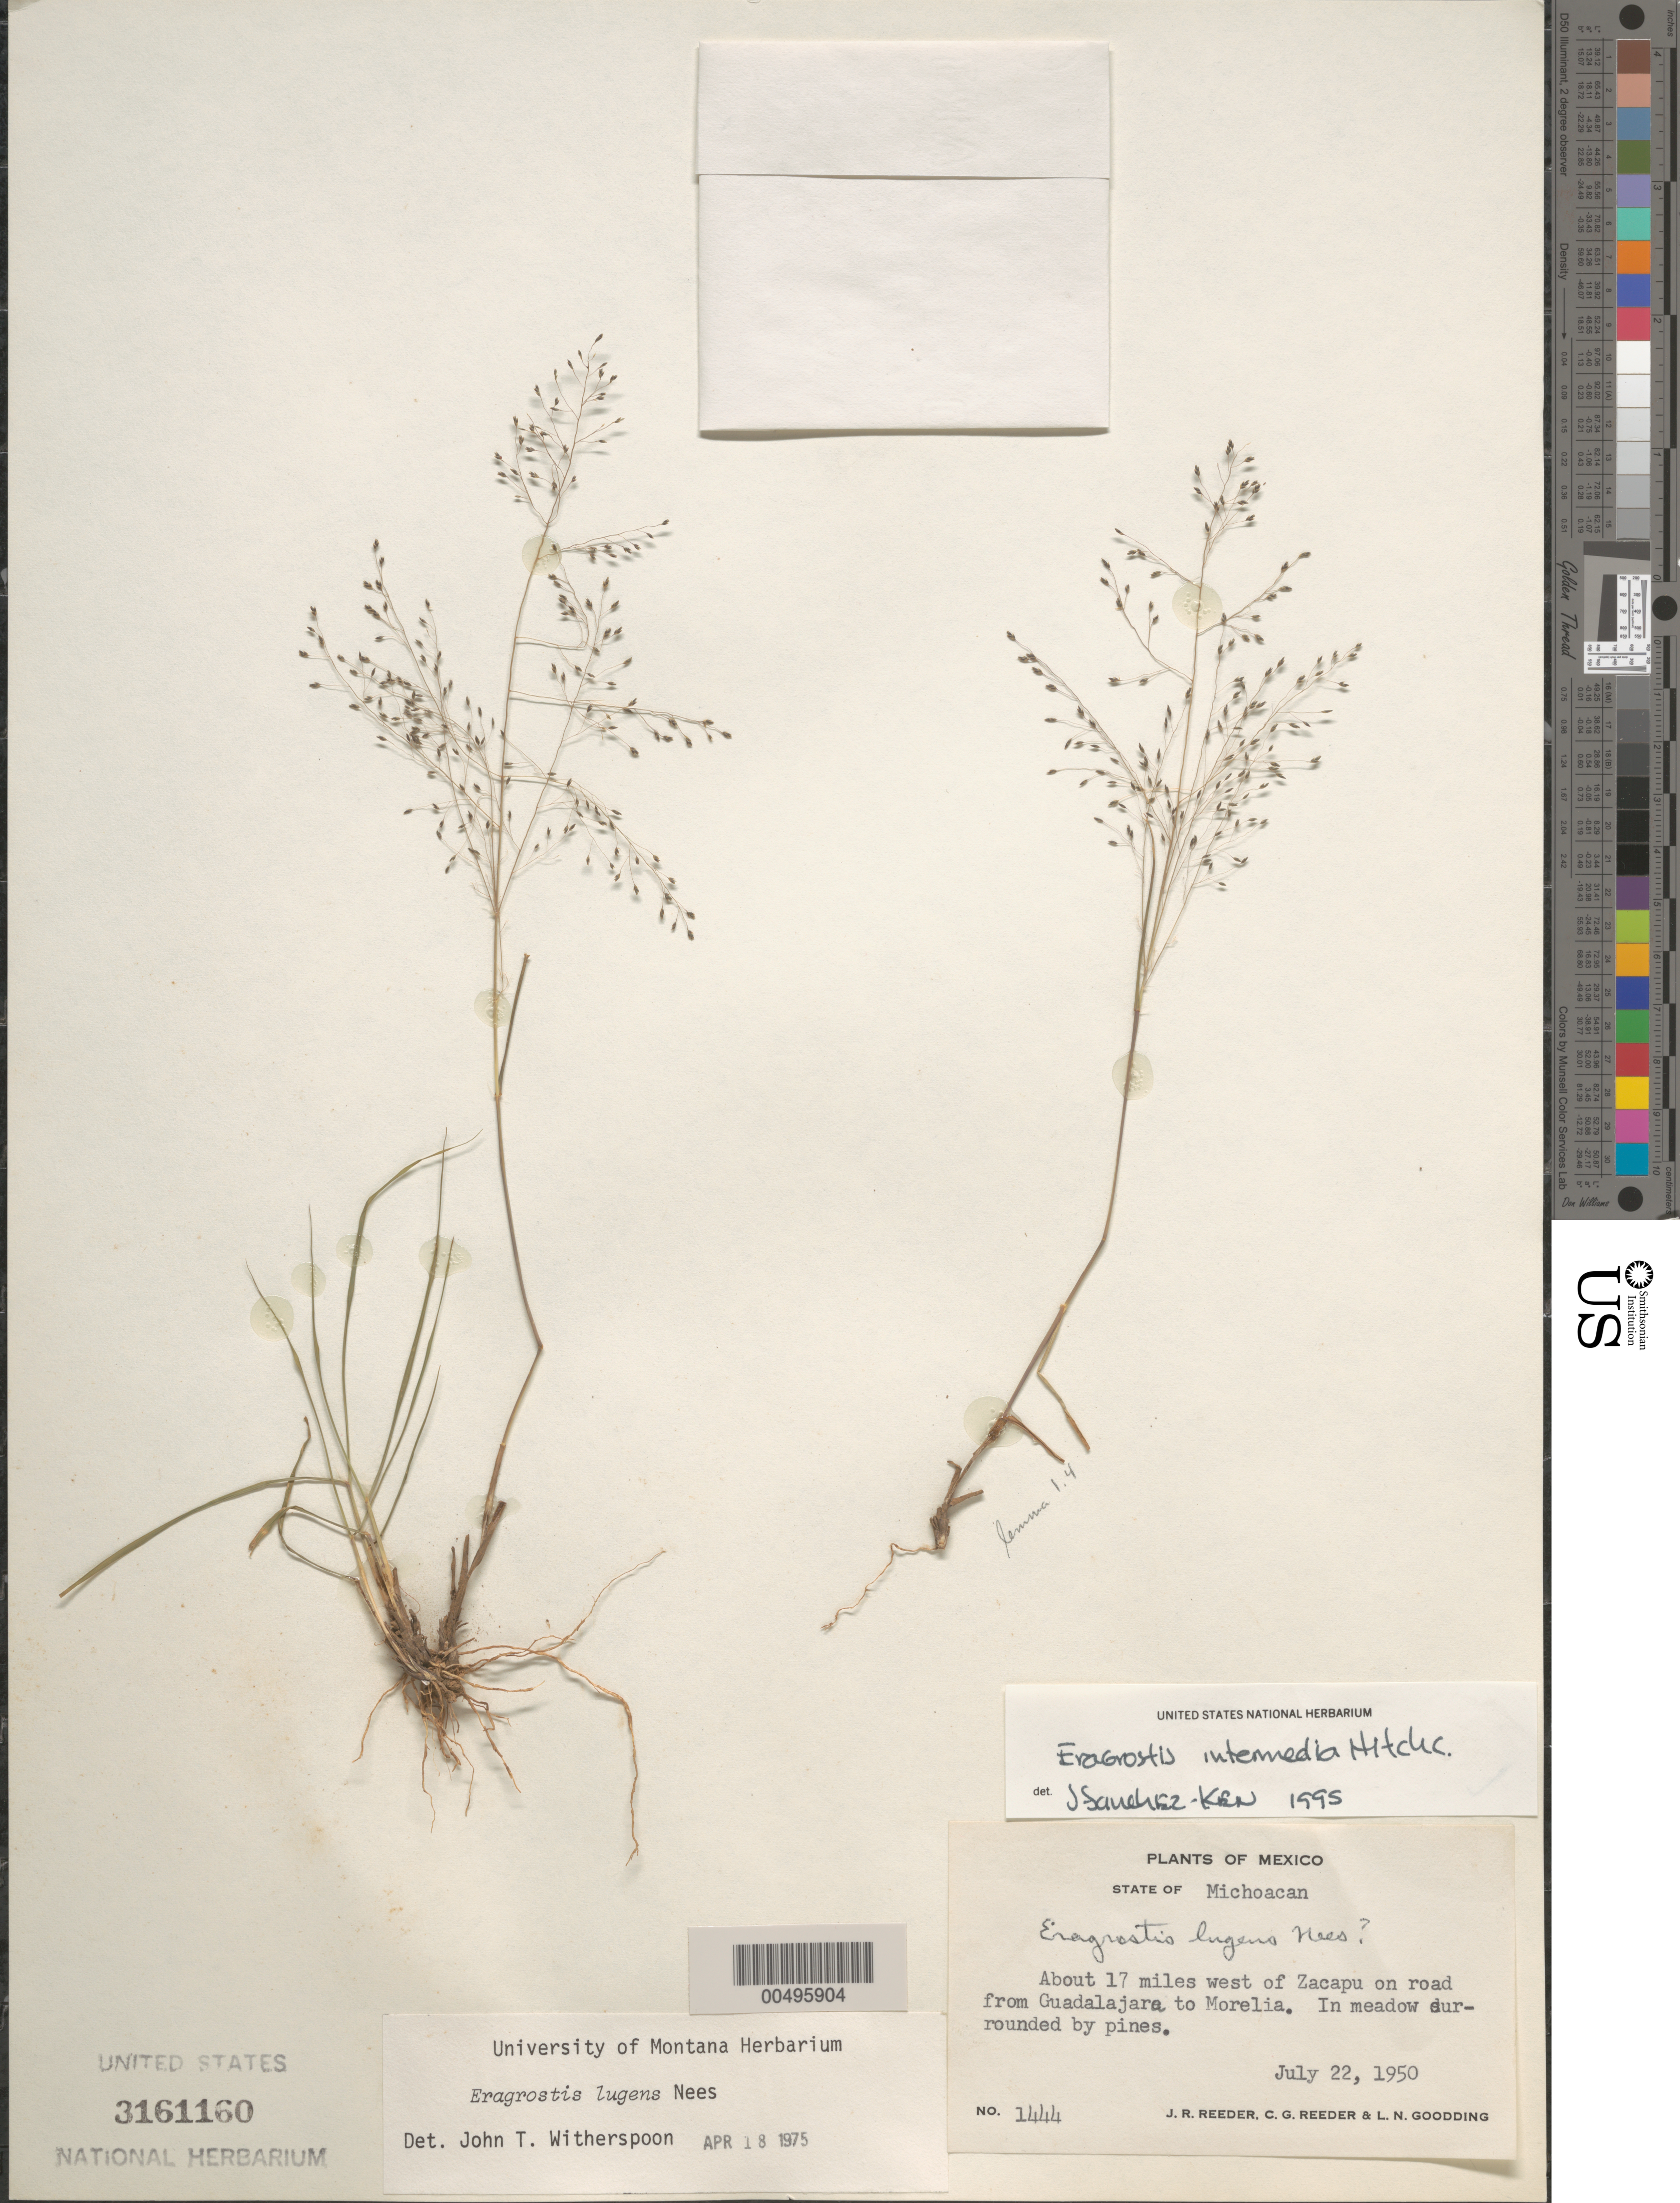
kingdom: Plantae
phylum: Tracheophyta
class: Liliopsida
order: Poales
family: Poaceae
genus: Eragrostis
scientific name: Eragrostis intermedia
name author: Hitchc.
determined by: Sánchez-Ken, J. G.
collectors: J. R. Reeder, C. G. Reeder & L. N. Goodding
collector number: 1444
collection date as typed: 22 Jul 1950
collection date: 1950-07-22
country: Mexico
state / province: Michoacán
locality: About 17 mi W of Zacapu on rd from Guadalajara to Morelia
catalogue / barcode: US 3161160